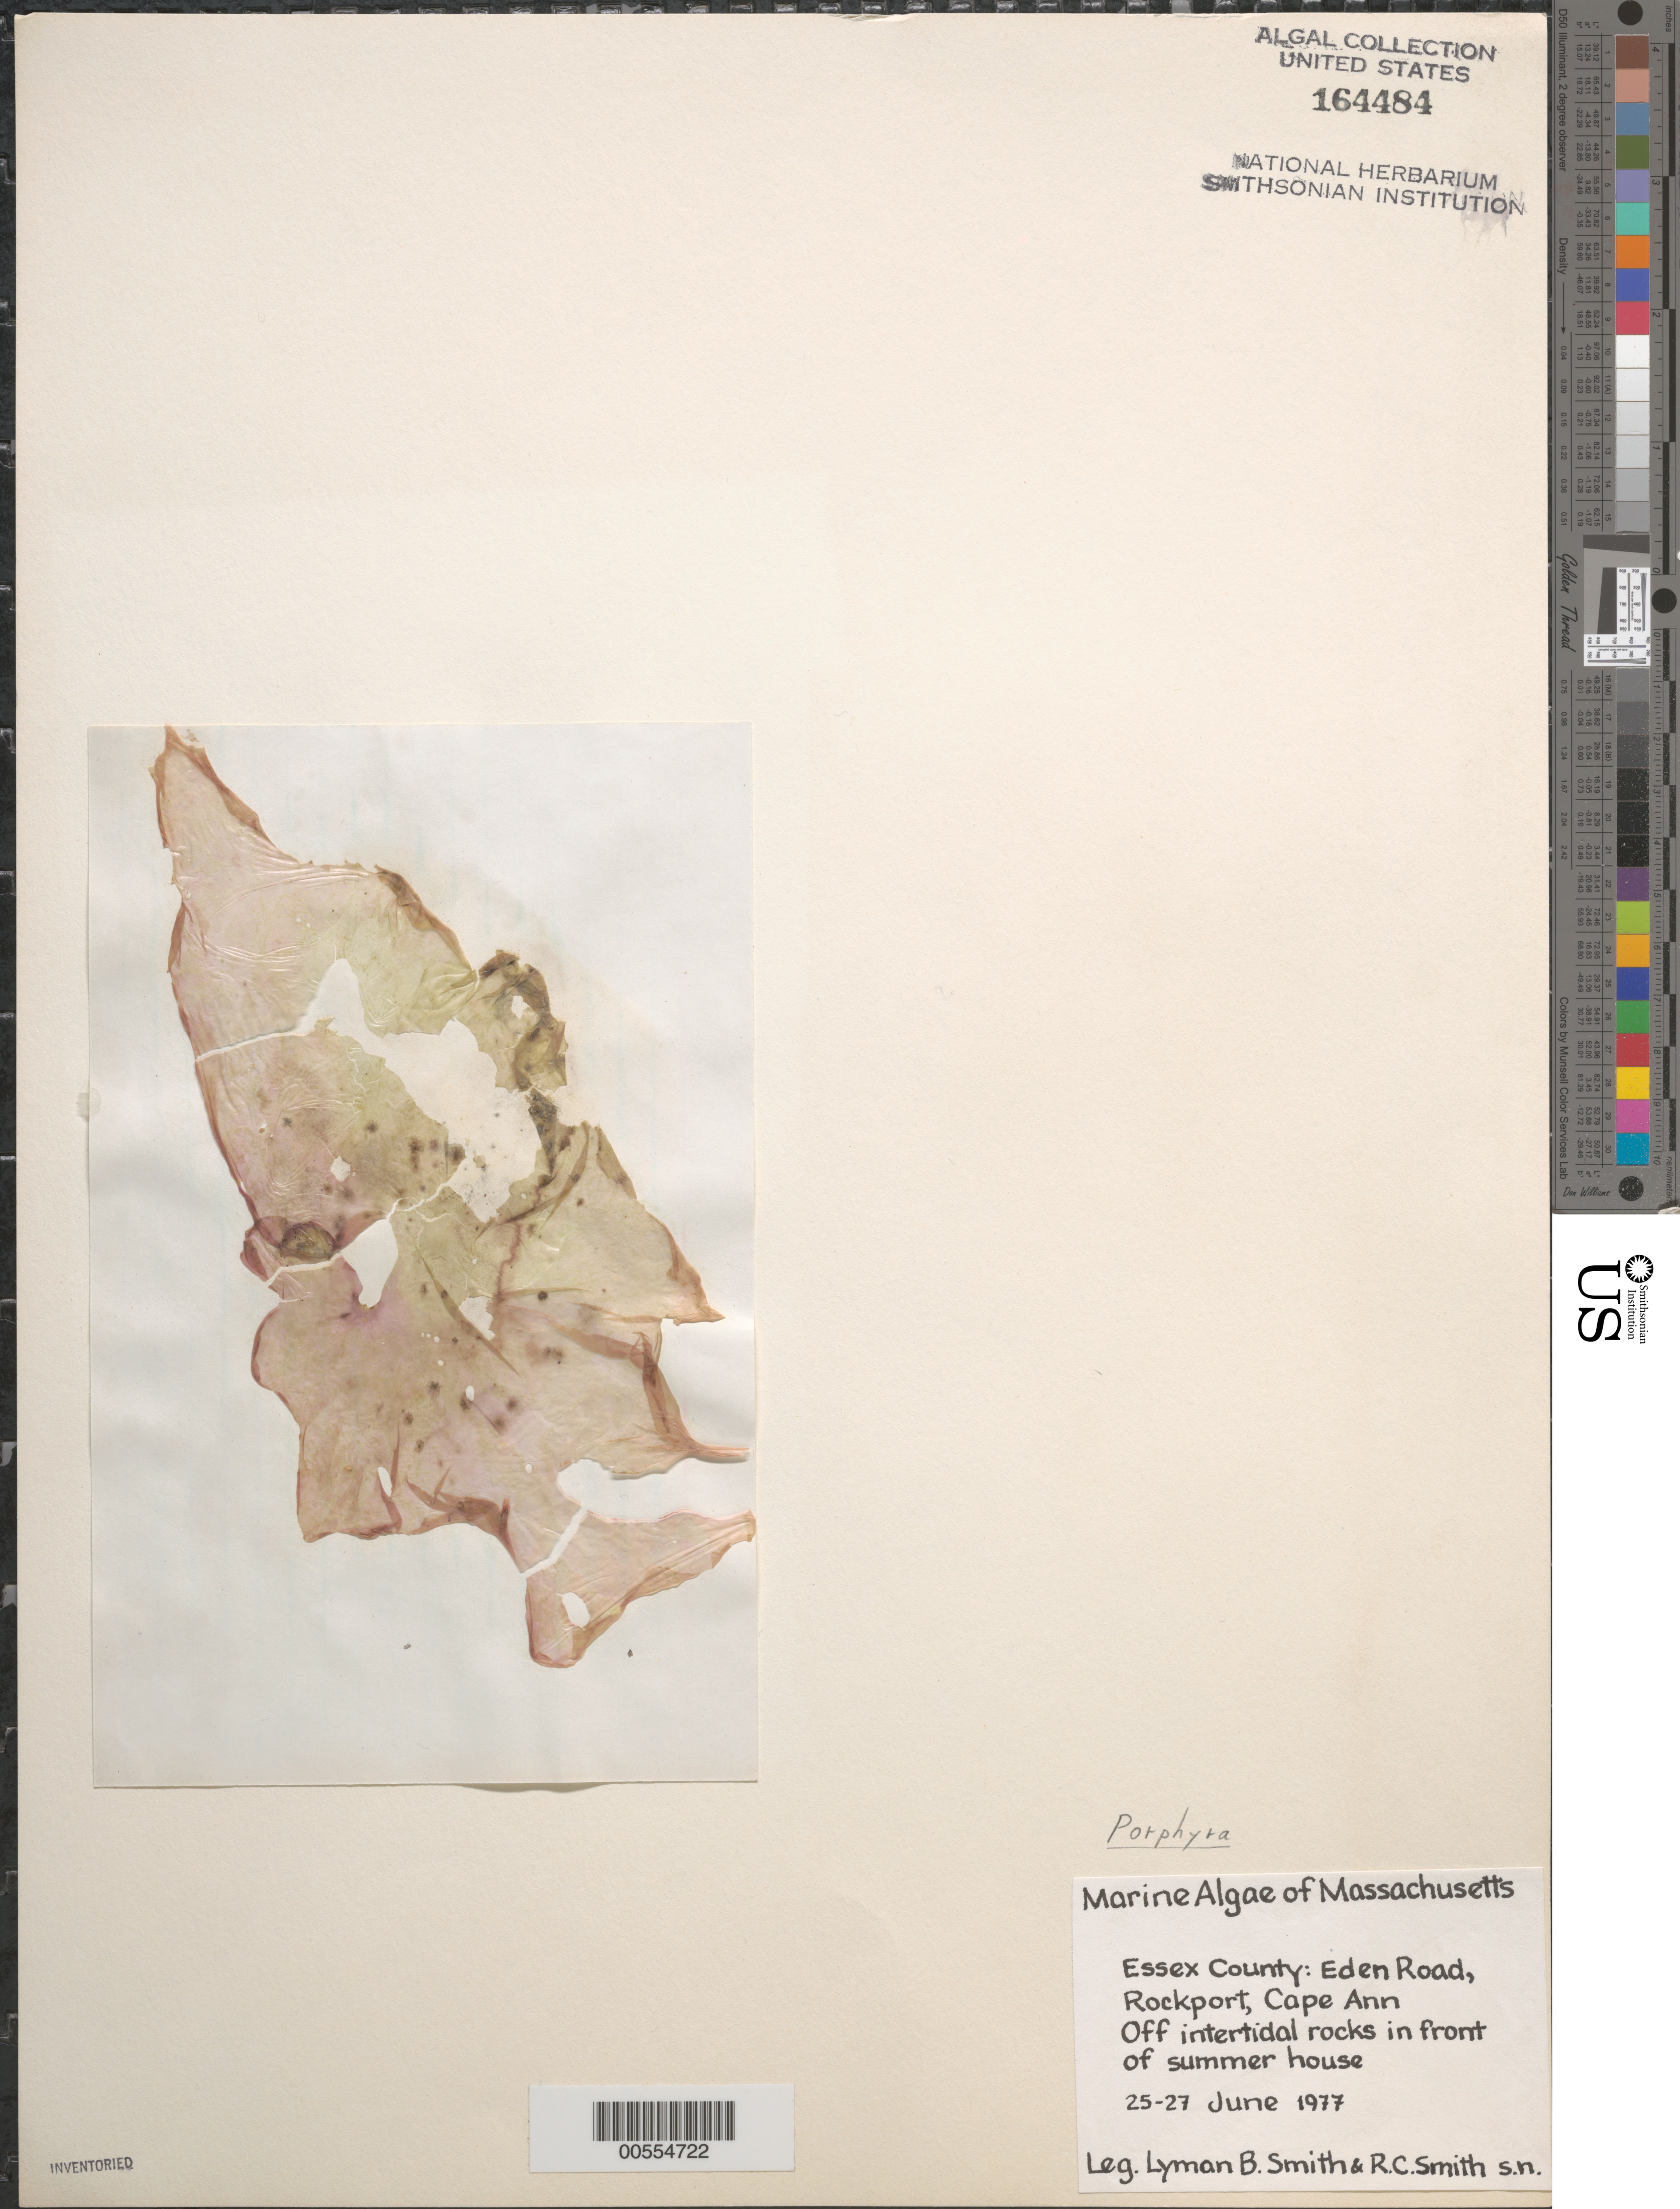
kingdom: Plantae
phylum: Rhodophyta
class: Bangiophyceae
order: Bangiales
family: Bangiaceae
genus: Porphyra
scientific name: Porphyra sp.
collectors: L. Smith & R. C. Smith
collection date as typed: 25 Jun 1977 to 27 Jun 1977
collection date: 1977-06-25/1977-06-27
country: United States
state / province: Massachusetts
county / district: Essex County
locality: Cape Ann, Rockport, Eden Road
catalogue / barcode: US 164484